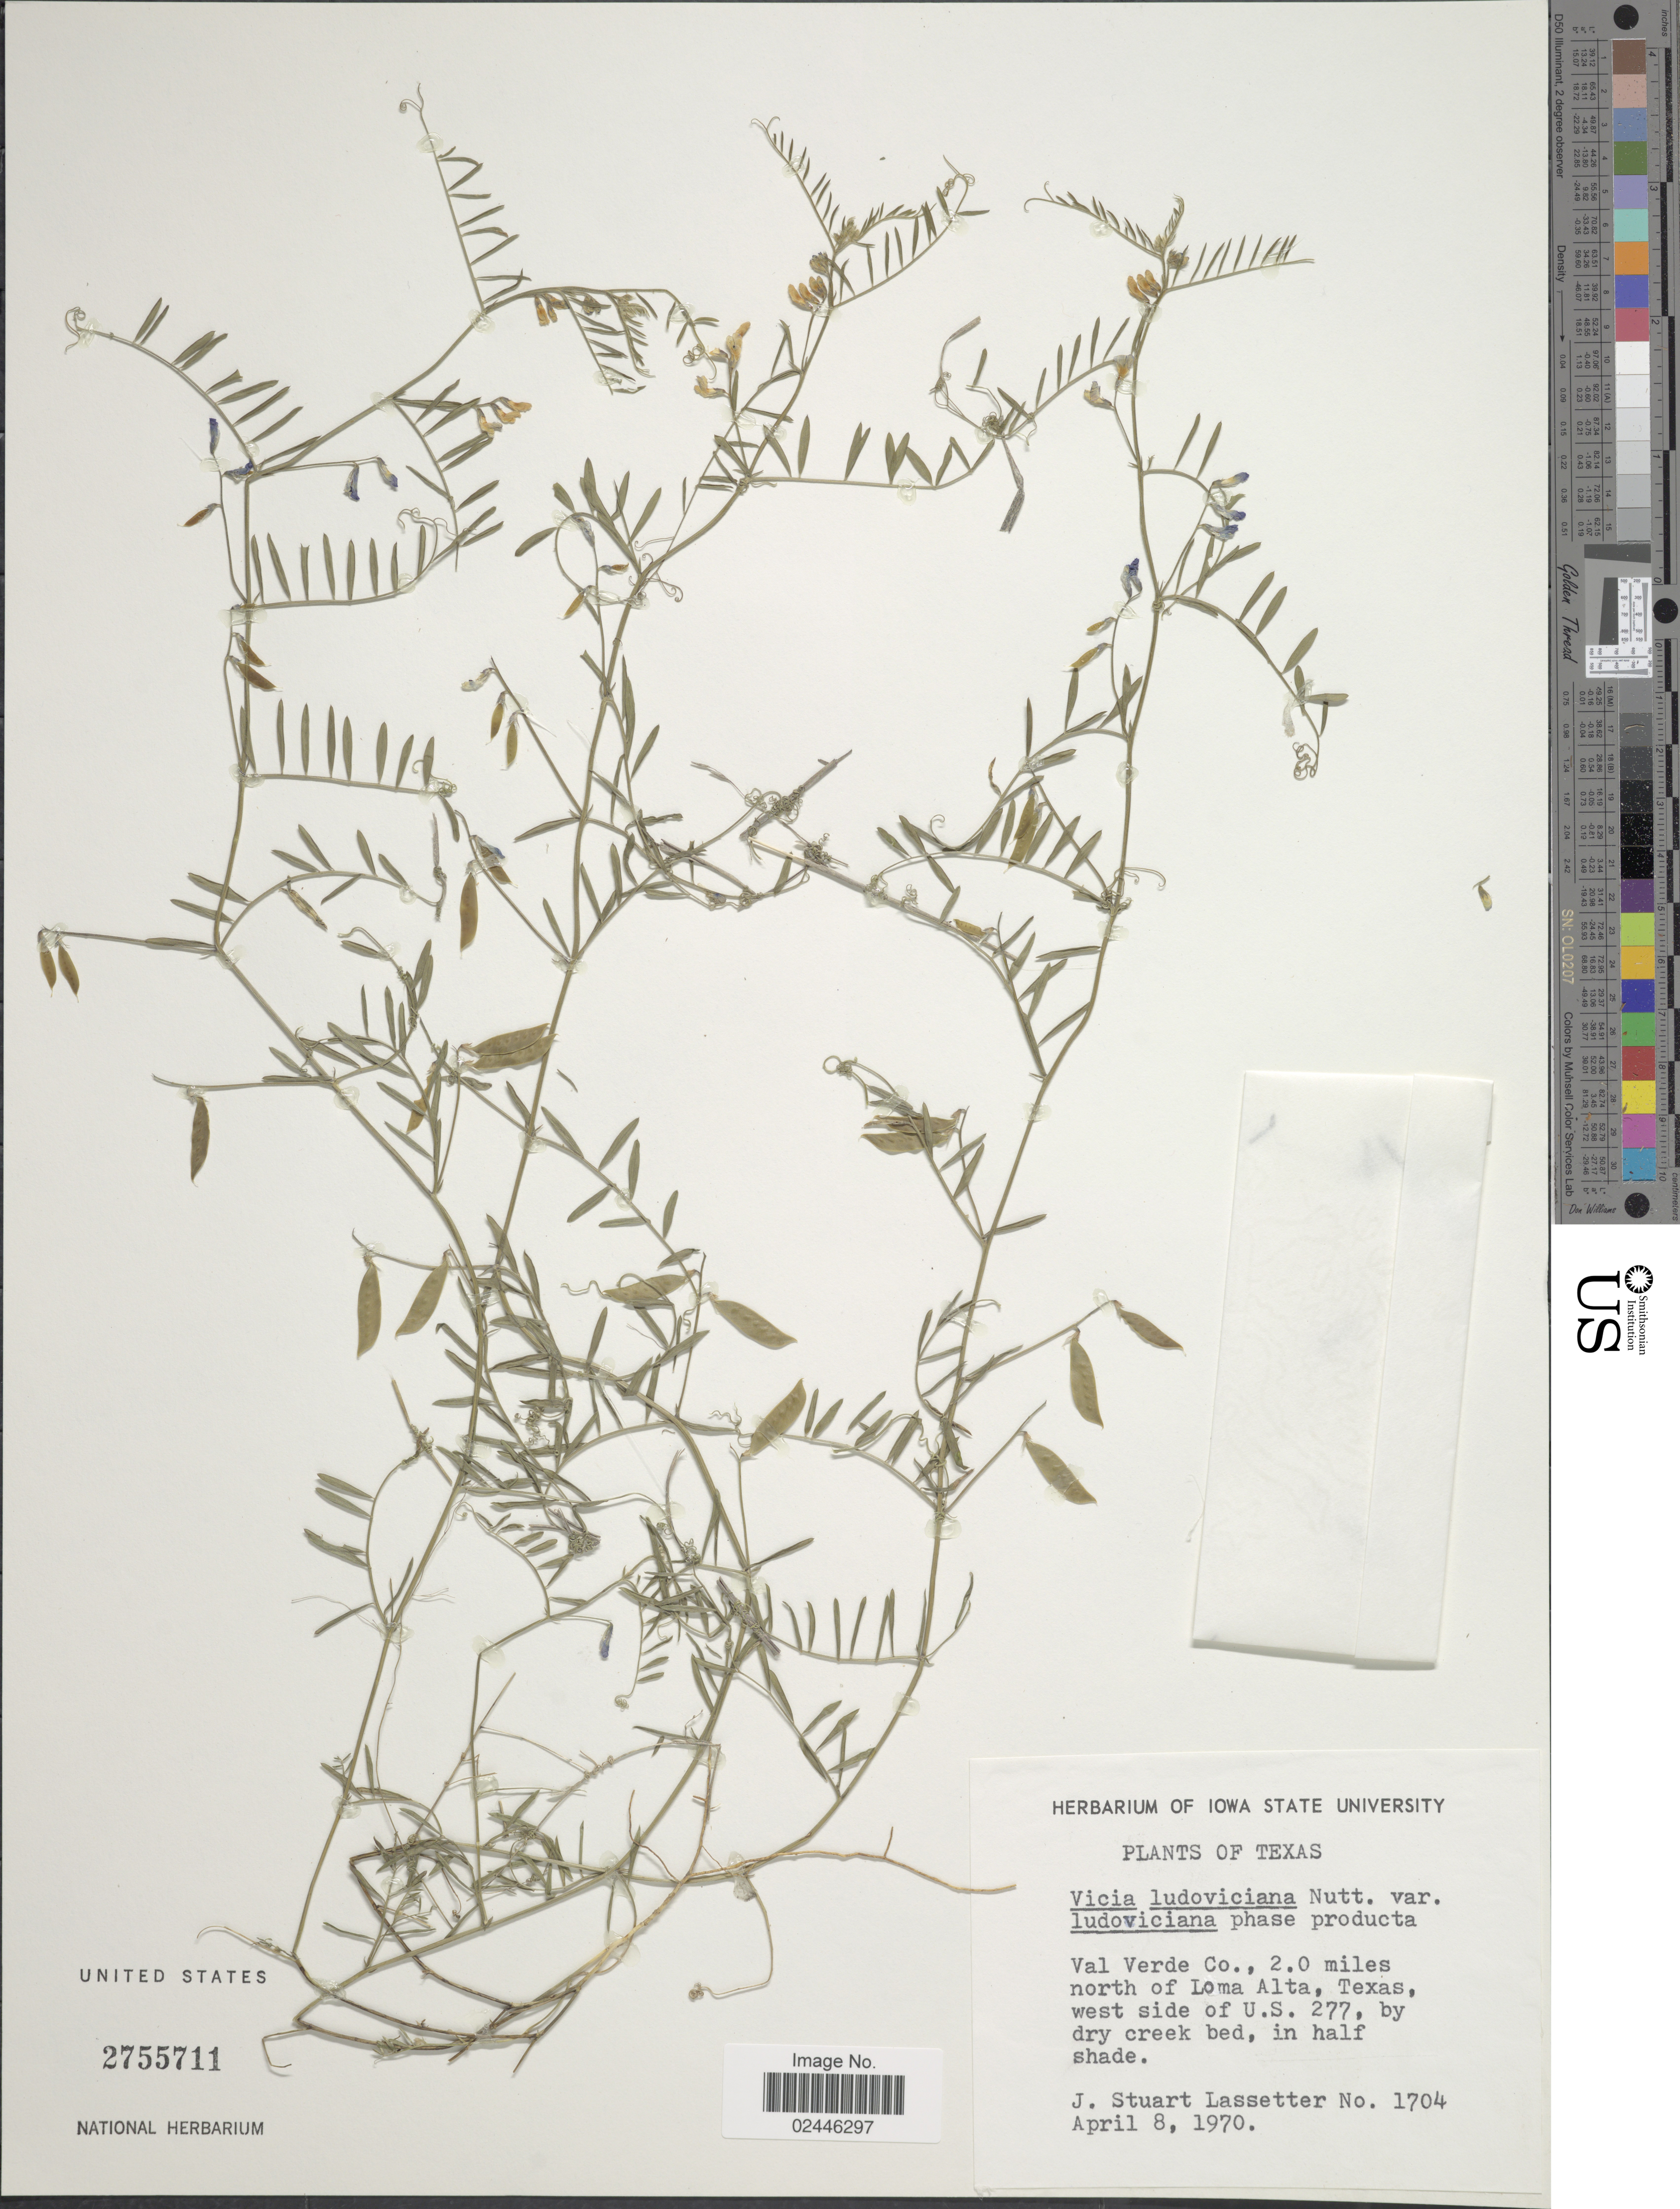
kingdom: Plantae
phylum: Tracheophyta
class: Magnoliopsida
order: Fabales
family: Fabaceae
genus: Vicia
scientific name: Vicia ludoviciana var. ludoviciana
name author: Nutt. ex Torr. & A. Gray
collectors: J. Lassetter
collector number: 1704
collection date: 1970-04-08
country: United States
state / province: Texas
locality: Val Verde Co., 2.0 miles north of Loma Alta, Texas, west side of U.S. 277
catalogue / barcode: US 2755711